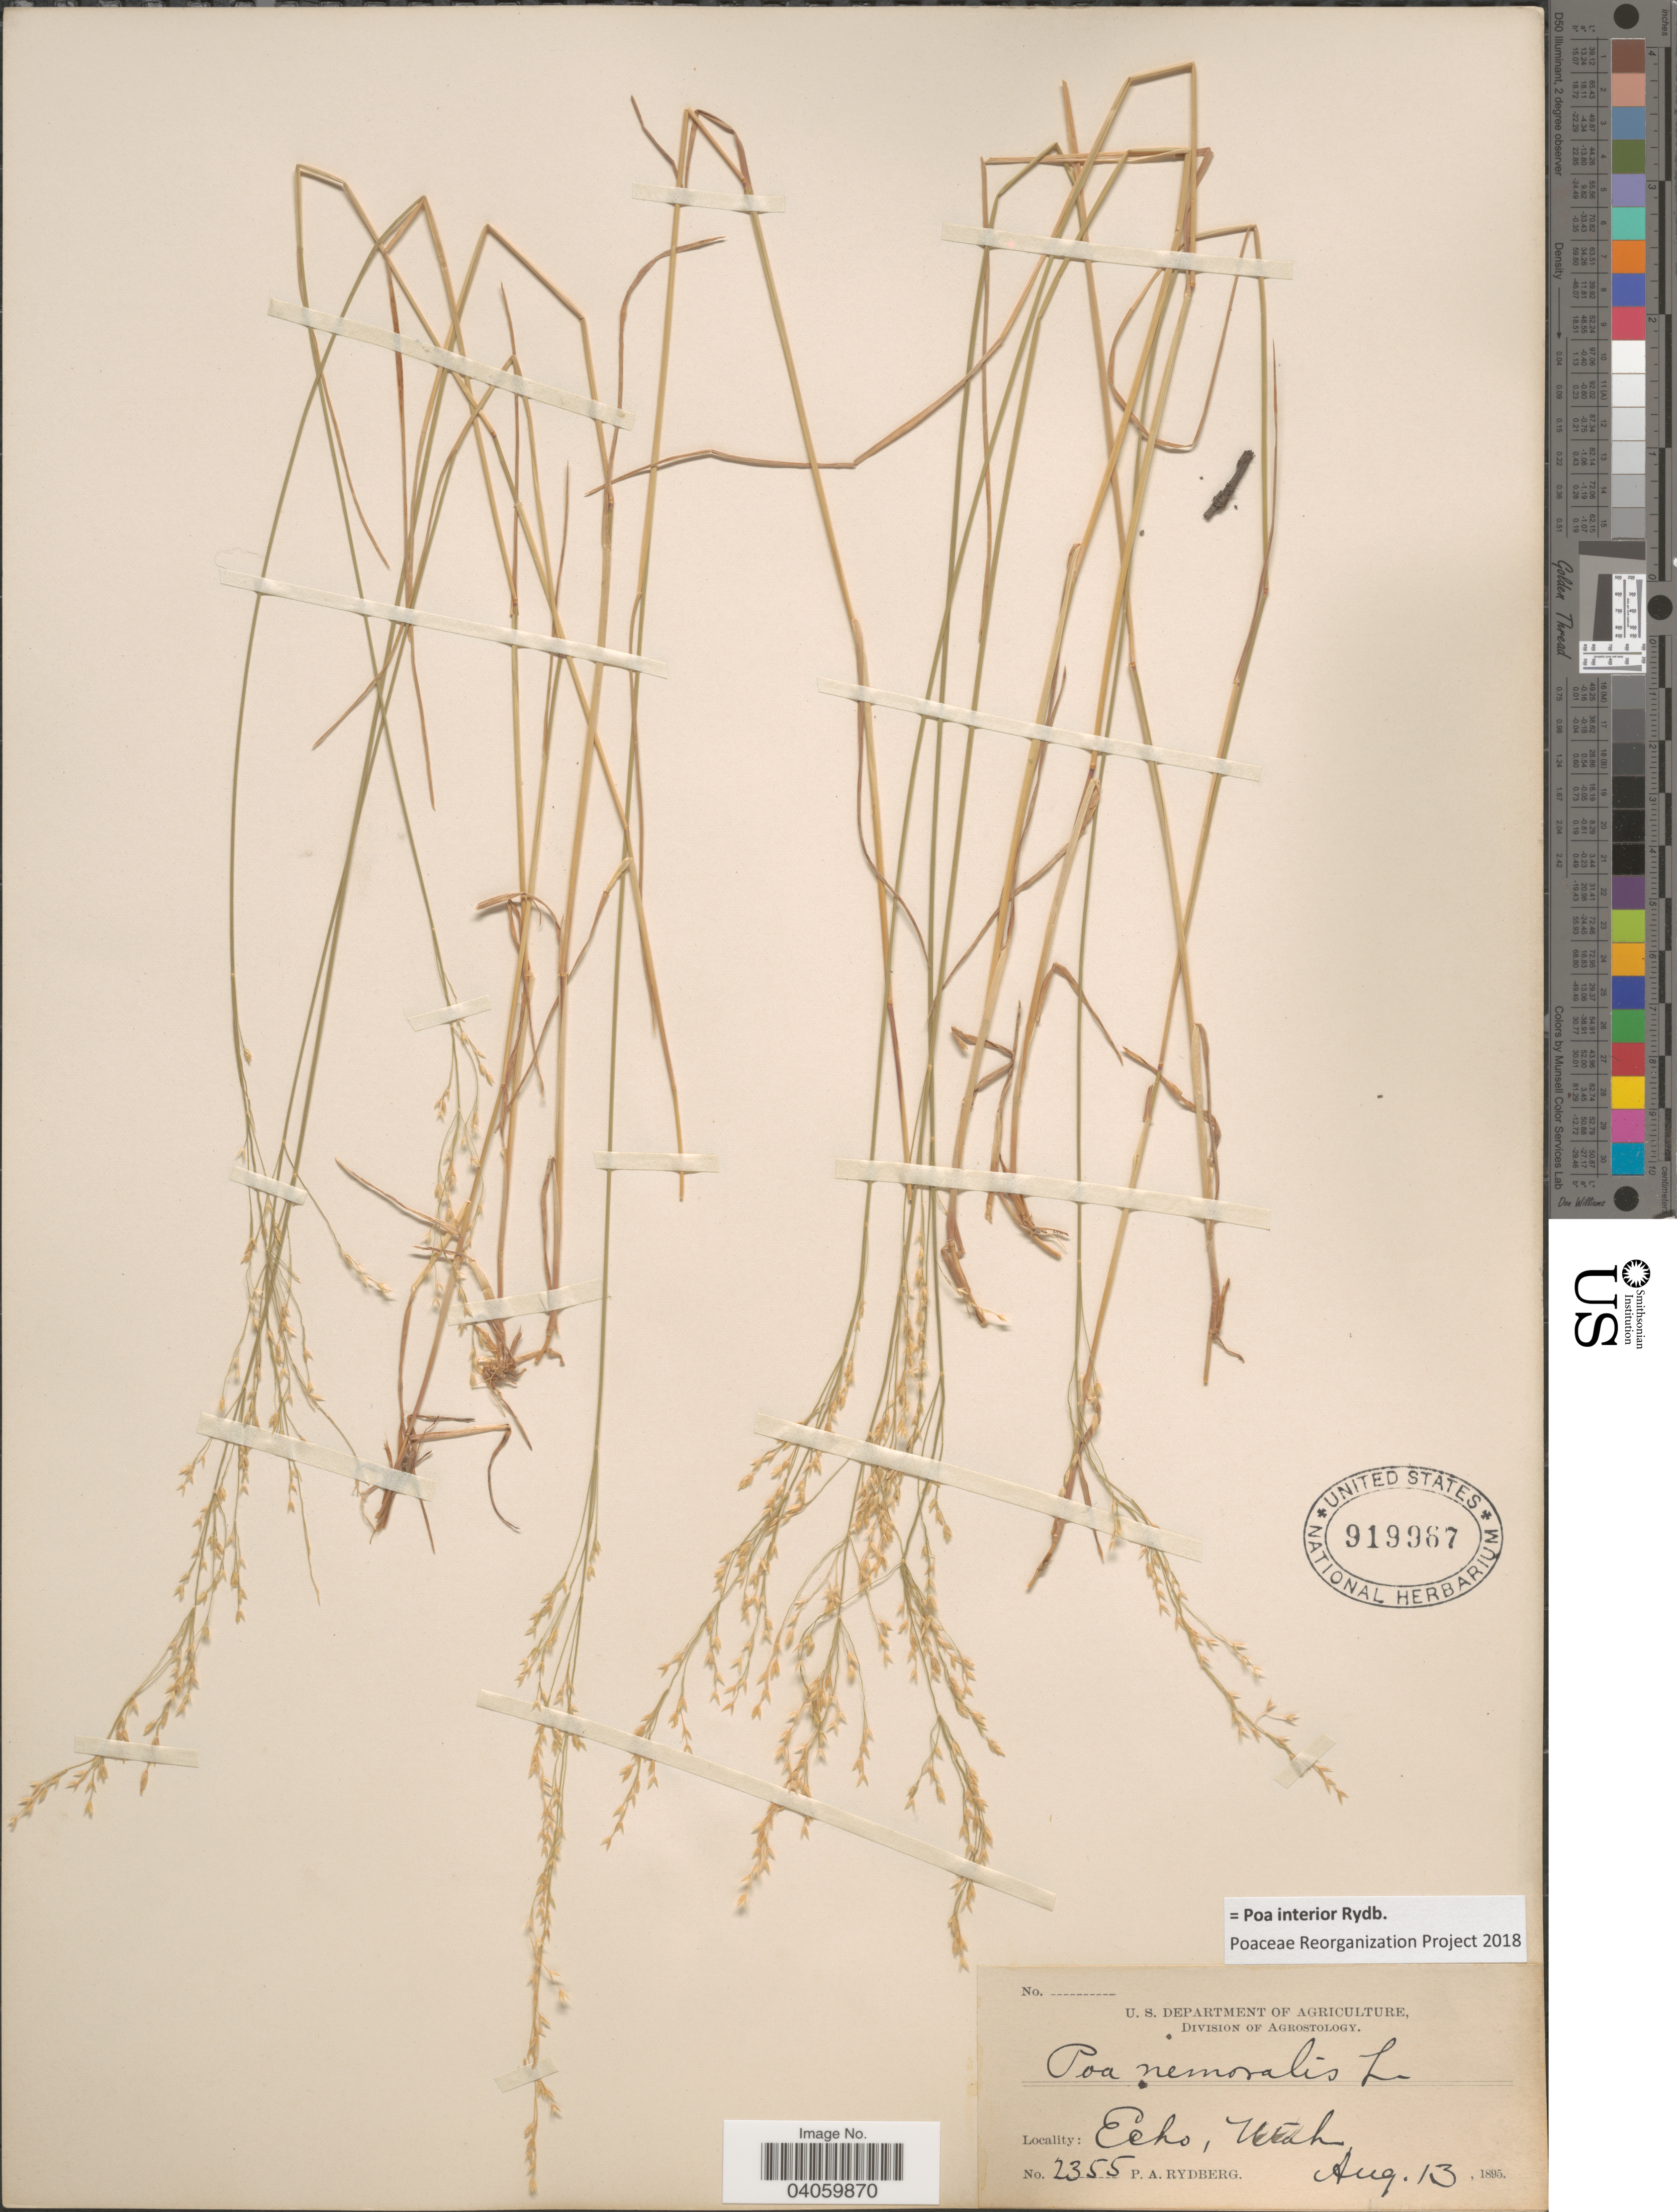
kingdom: Plantae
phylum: Tracheophyta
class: Liliopsida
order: Poales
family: Poaceae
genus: Poa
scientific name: Poa interior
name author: Rydb.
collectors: P. A. Rydberg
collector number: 2355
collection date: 1895-08-13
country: United States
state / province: Utah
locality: Echs.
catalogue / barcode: US 919967